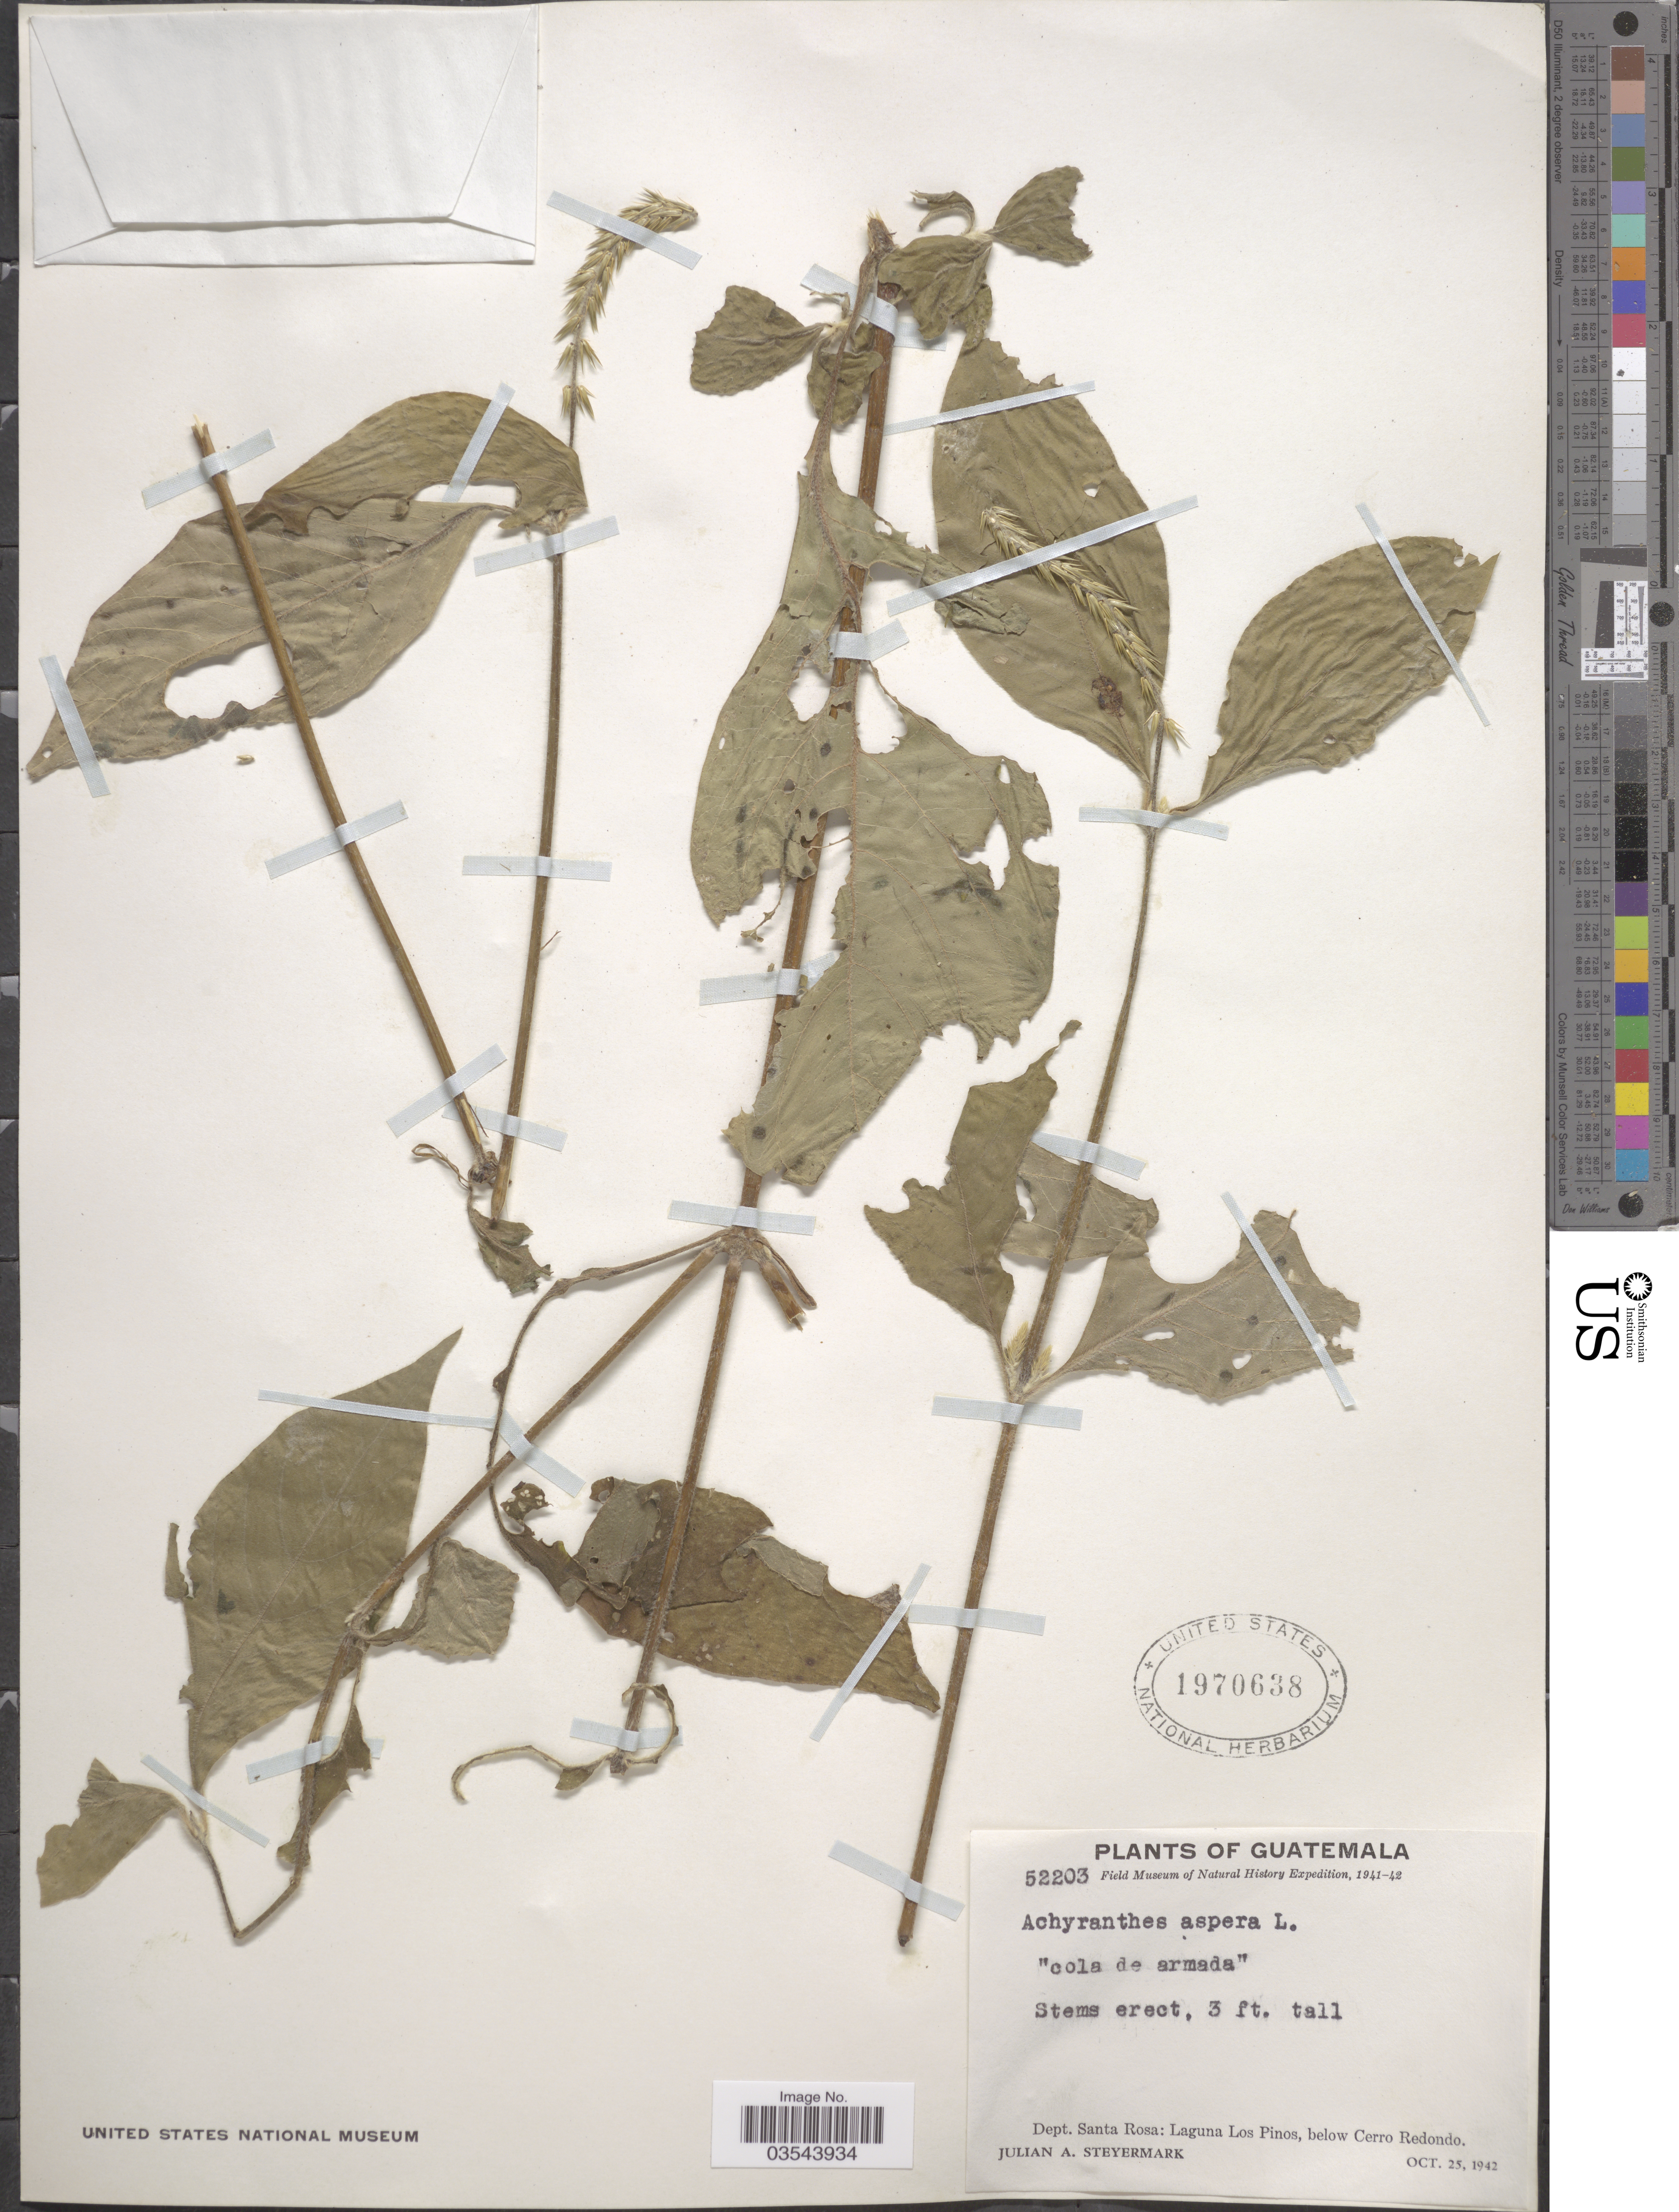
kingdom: Plantae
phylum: Tracheophyta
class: Magnoliopsida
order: Caryophyllales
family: Amaranthaceae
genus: Achyranthes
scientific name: Achyranthes aspera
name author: L.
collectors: J. Steyermark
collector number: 52203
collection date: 1942-10-25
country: Guatemala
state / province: Santa Rosa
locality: Dept. Santa Rosa: Laguna Los Pinos, below Cerro Redondo.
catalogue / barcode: US 1970638